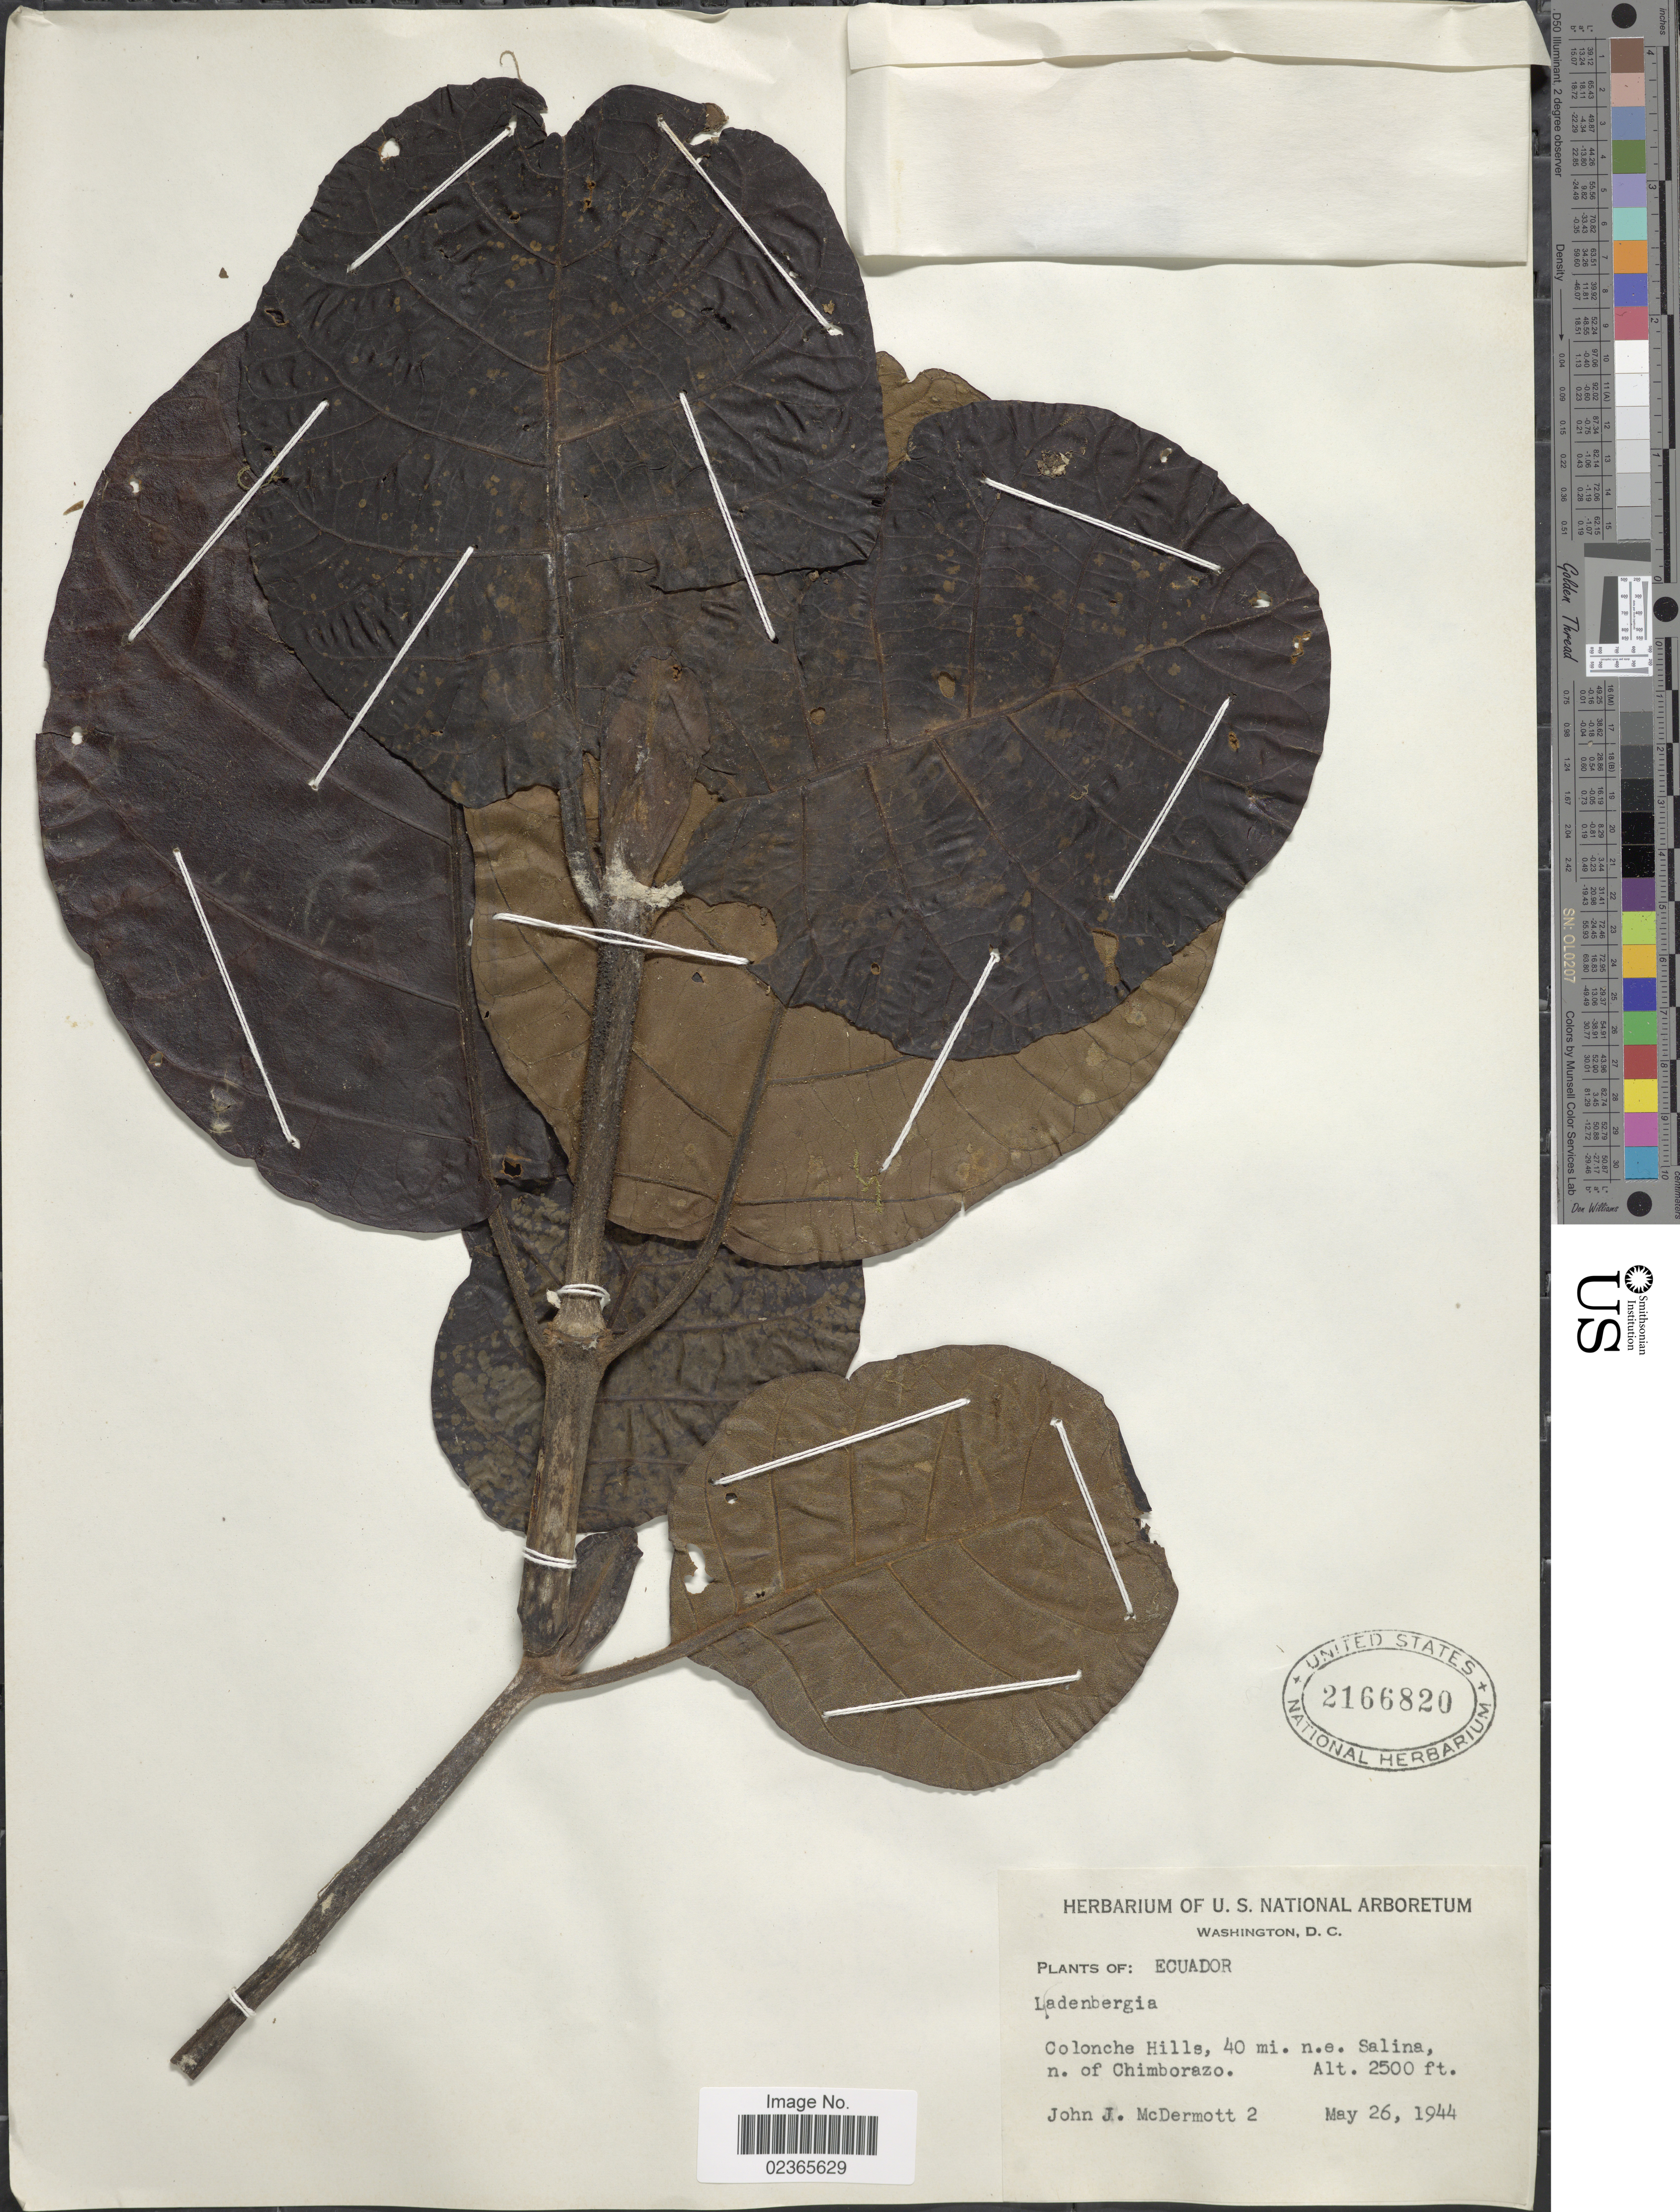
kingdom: Plantae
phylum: Tracheophyta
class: Magnoliopsida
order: Gentianales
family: Rubiaceae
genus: Ladenbergia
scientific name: Ladenbergia sp.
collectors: J. McDermott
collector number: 2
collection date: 1944-05-26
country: Ecuador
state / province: Chimborazo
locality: Colonche Hills, 40 mi. n.e. Salina, n. of Chimborazo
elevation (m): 762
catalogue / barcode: US 2166820